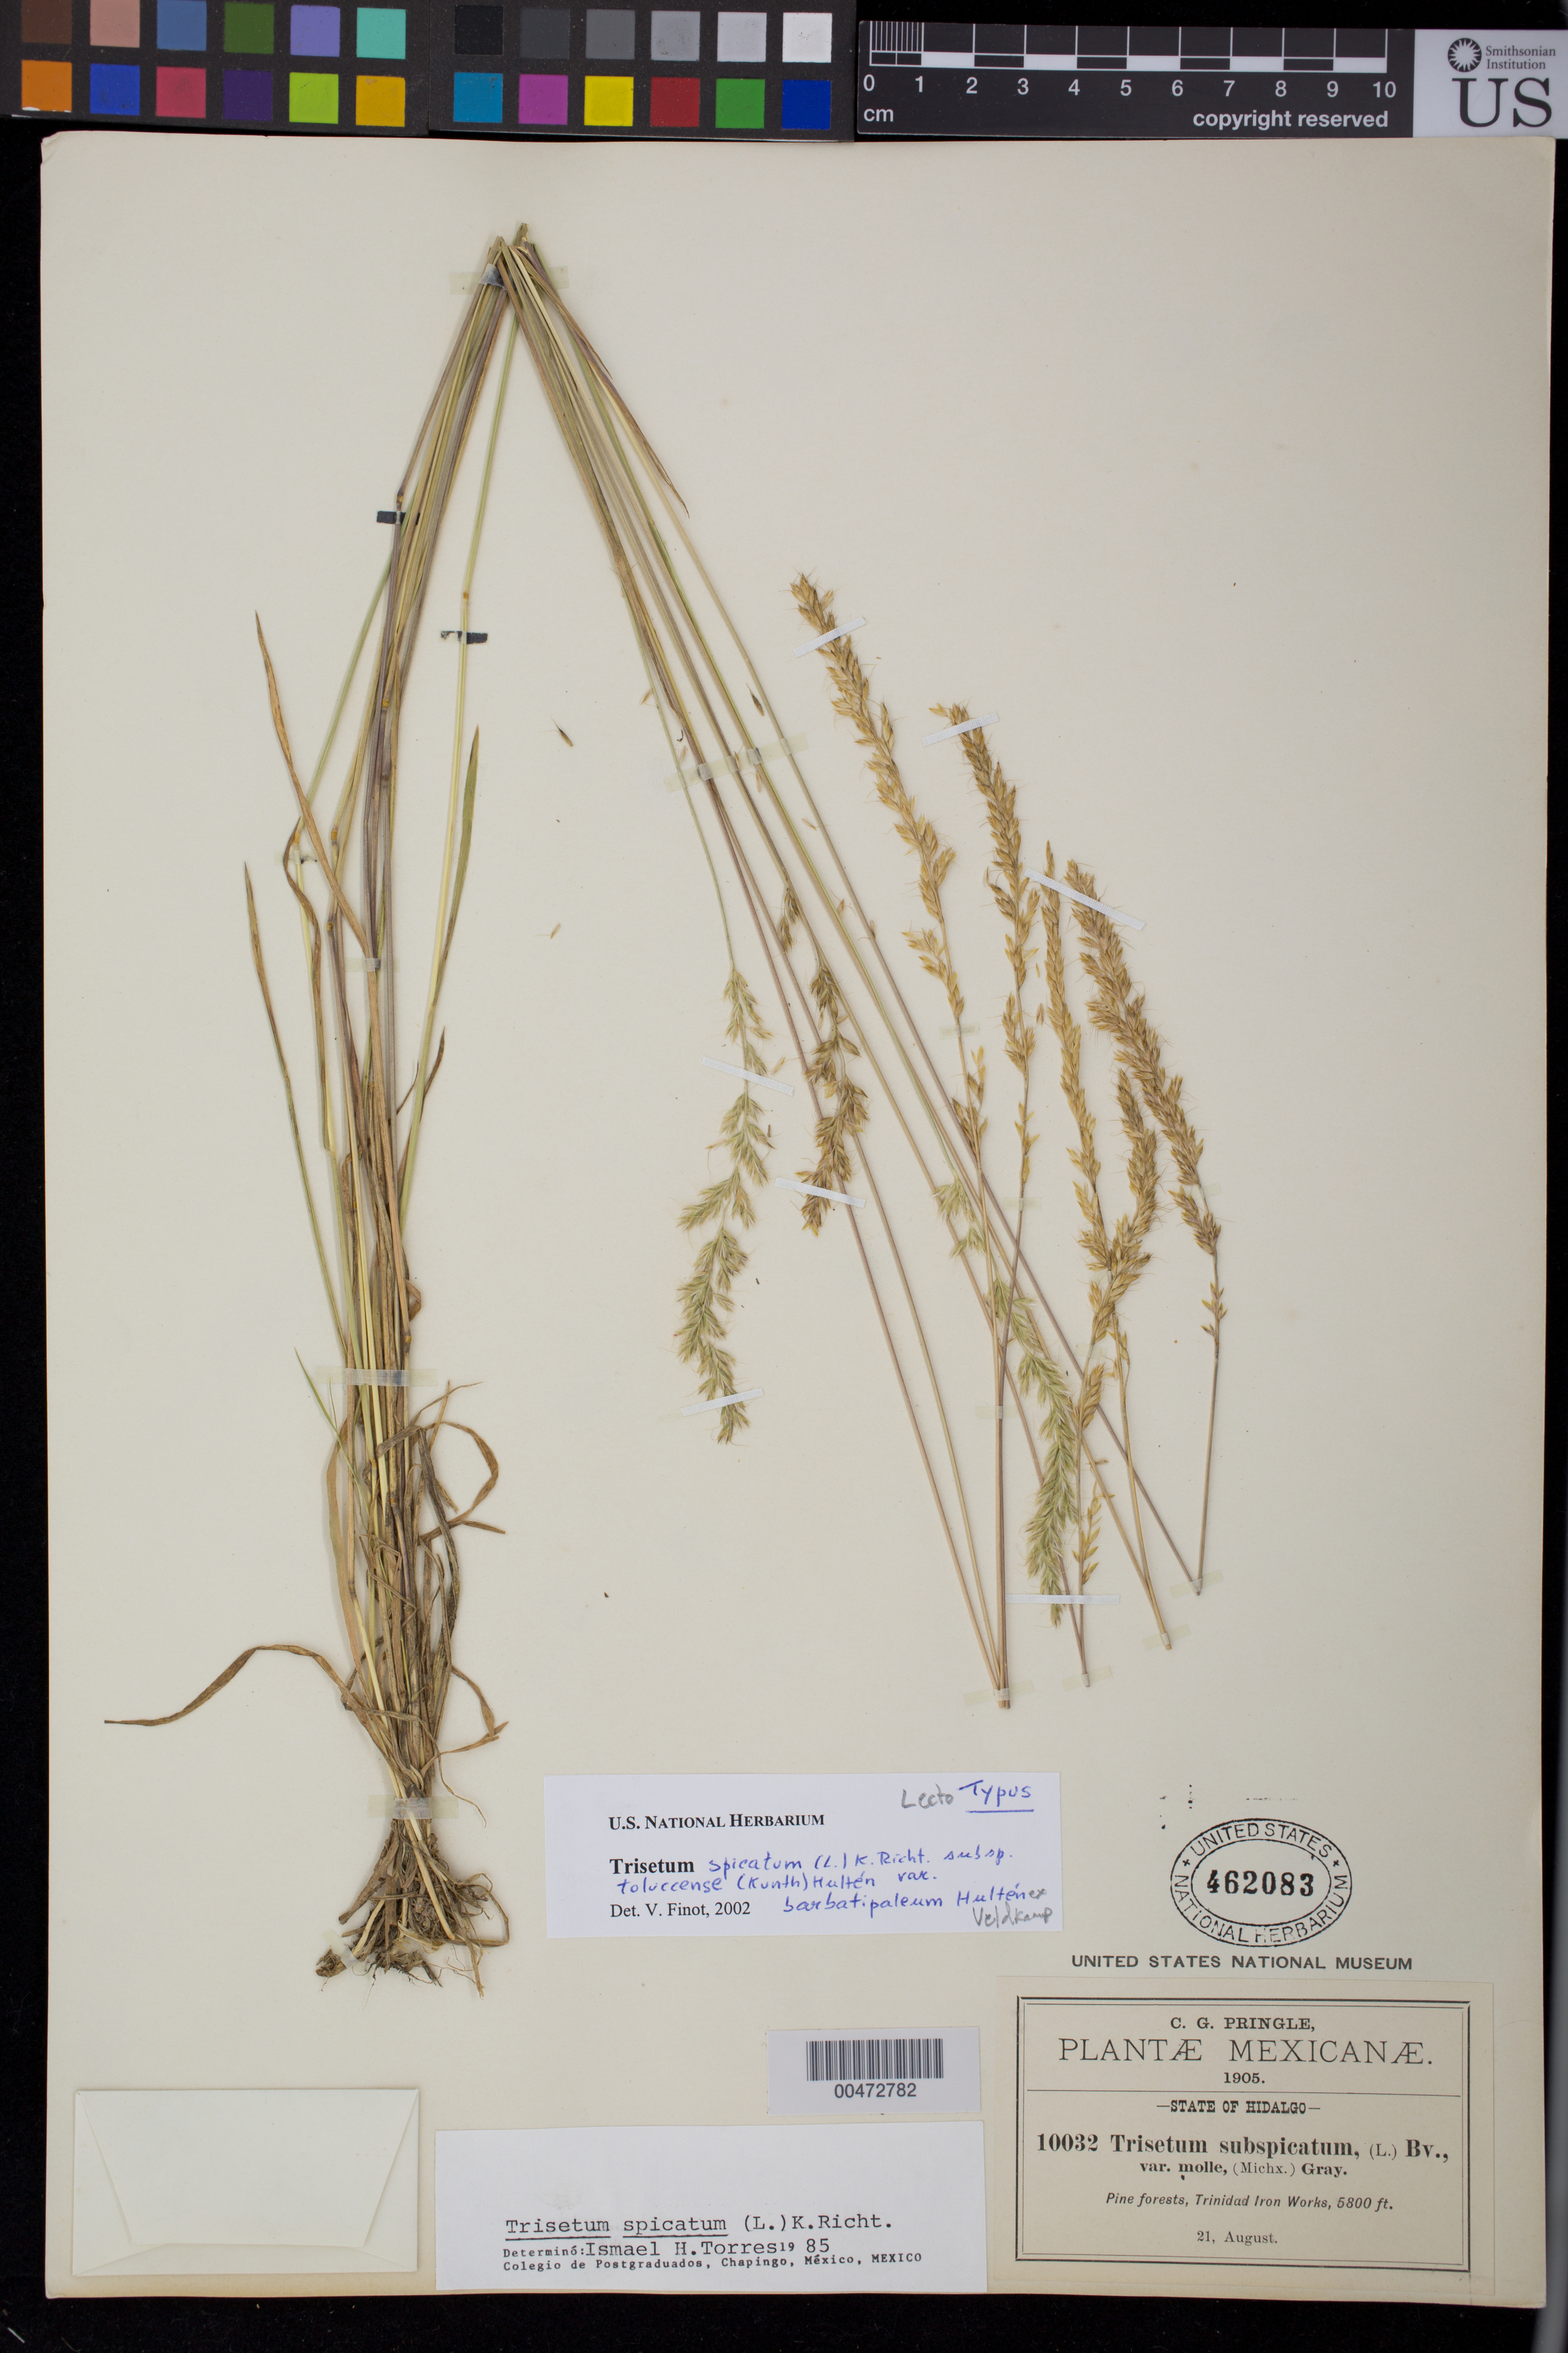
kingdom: Plantae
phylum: Tracheophyta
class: Liliopsida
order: Poales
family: Poaceae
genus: Trisetum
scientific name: Trisetum spicatum var. barbatipaleum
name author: Hultén ex Veldkamp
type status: Isotype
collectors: C. G. Pringle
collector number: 10032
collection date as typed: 21 Aug 1905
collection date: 1905-08-21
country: Mexico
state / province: Hidalgo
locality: Trinidad Iron Works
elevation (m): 1768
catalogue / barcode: US 462083